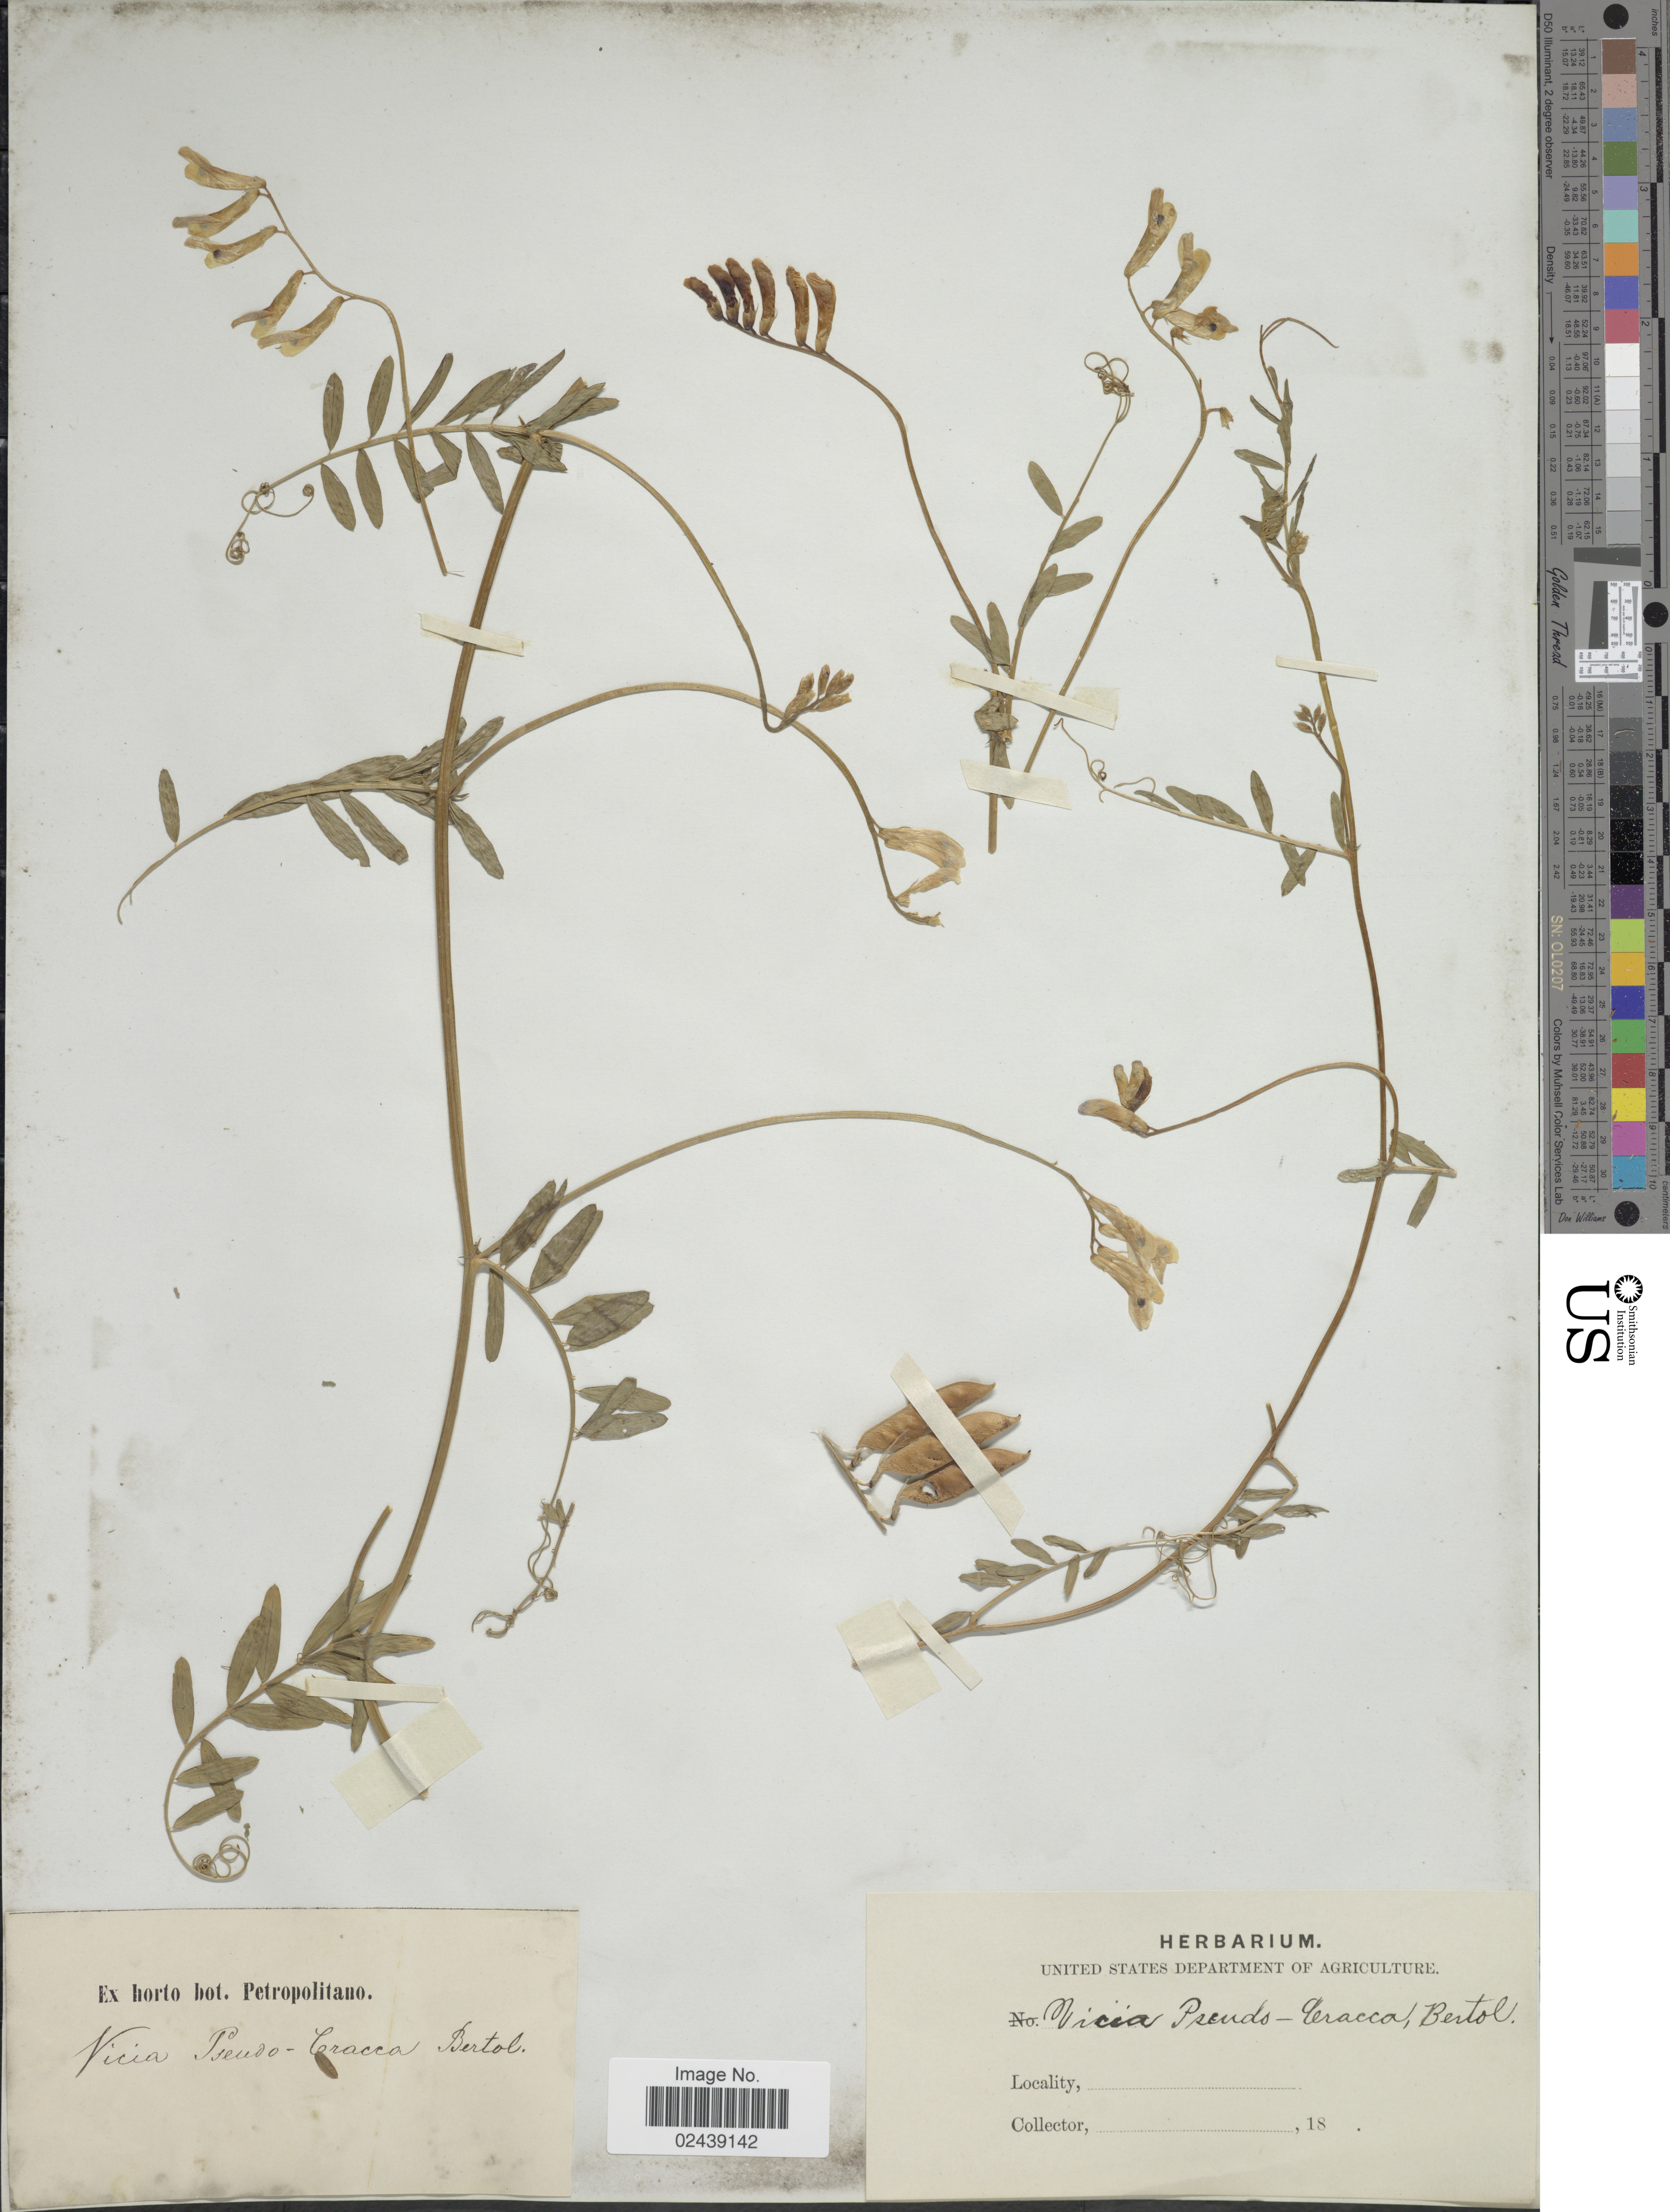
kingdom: Plantae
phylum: Tracheophyta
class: Magnoliopsida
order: Fabales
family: Fabaceae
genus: Vicia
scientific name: Vicia pseudocracca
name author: Bertol.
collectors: ex Horto Bot. Petropolitano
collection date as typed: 18